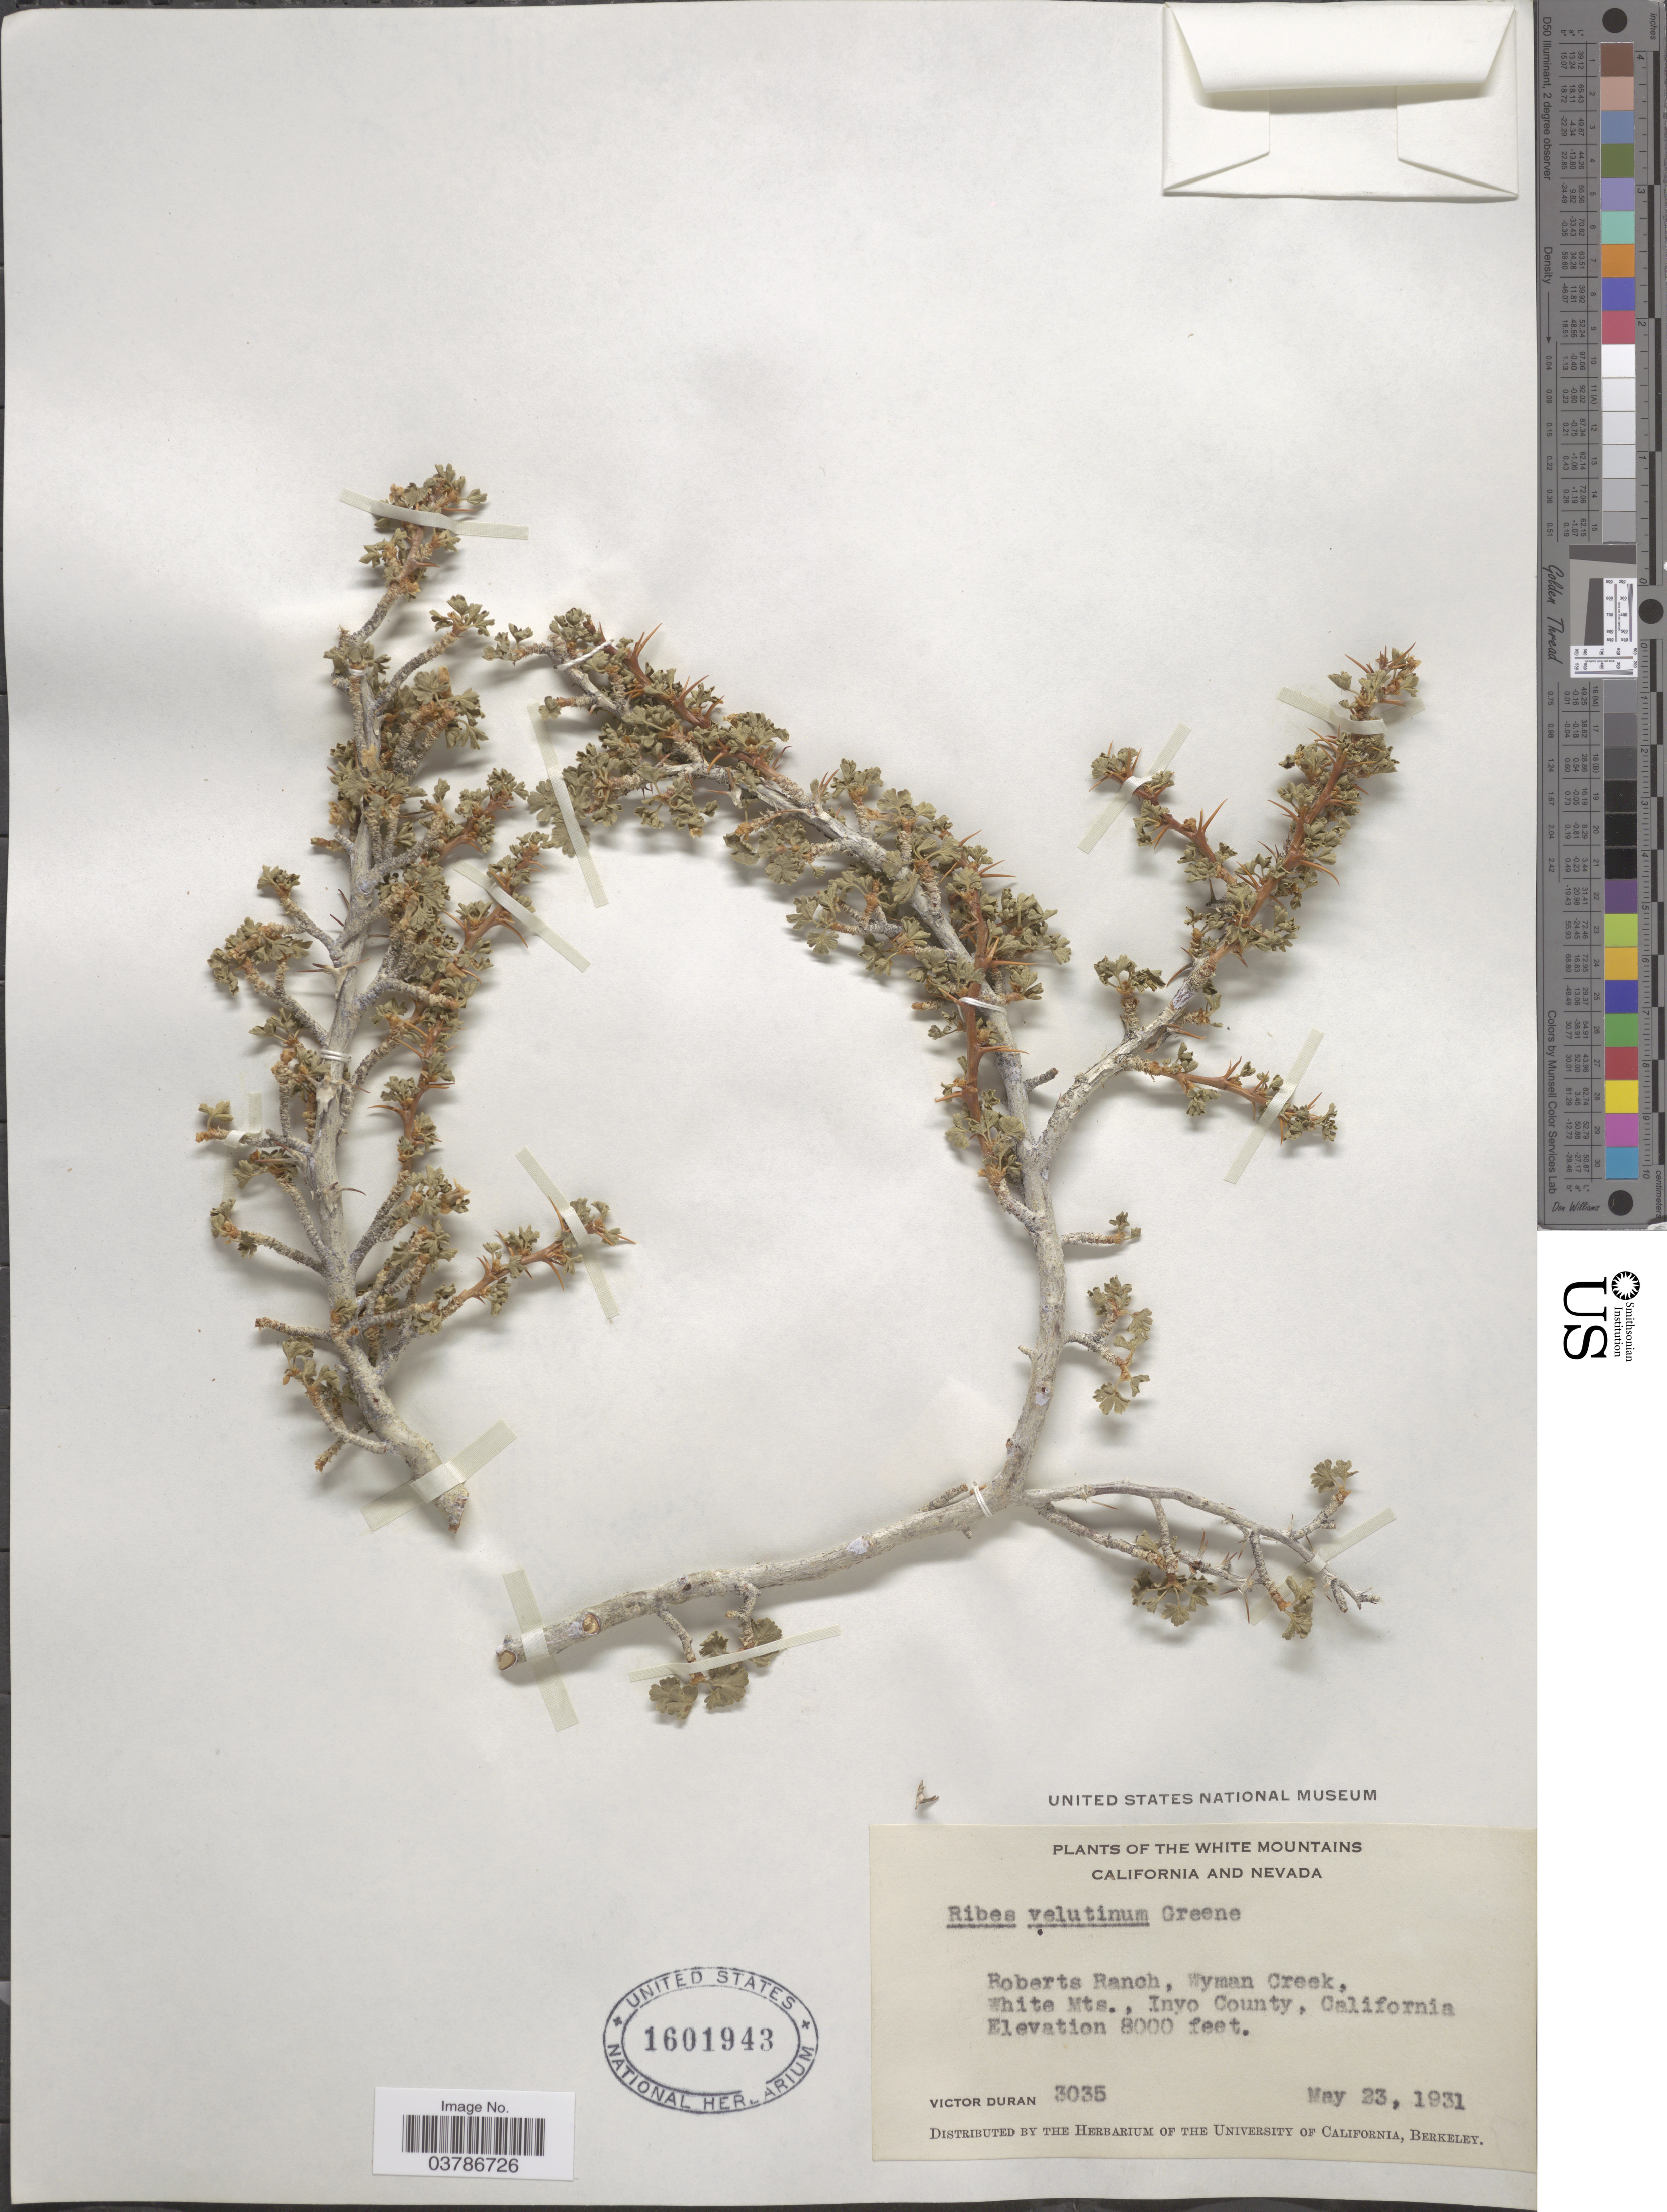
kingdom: Plantae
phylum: Tracheophyta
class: Magnoliopsida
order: Saxifragales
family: Grossulariaceae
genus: Ribes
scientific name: Ribes velutinum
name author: Greene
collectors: V. Duran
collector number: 3035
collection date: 1931-05-23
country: United States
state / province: California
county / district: Inyo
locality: The White Mountains. Roberts Ranch, Wyman Creek, White Mts., Inyo County.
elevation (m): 2438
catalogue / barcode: US 1601943